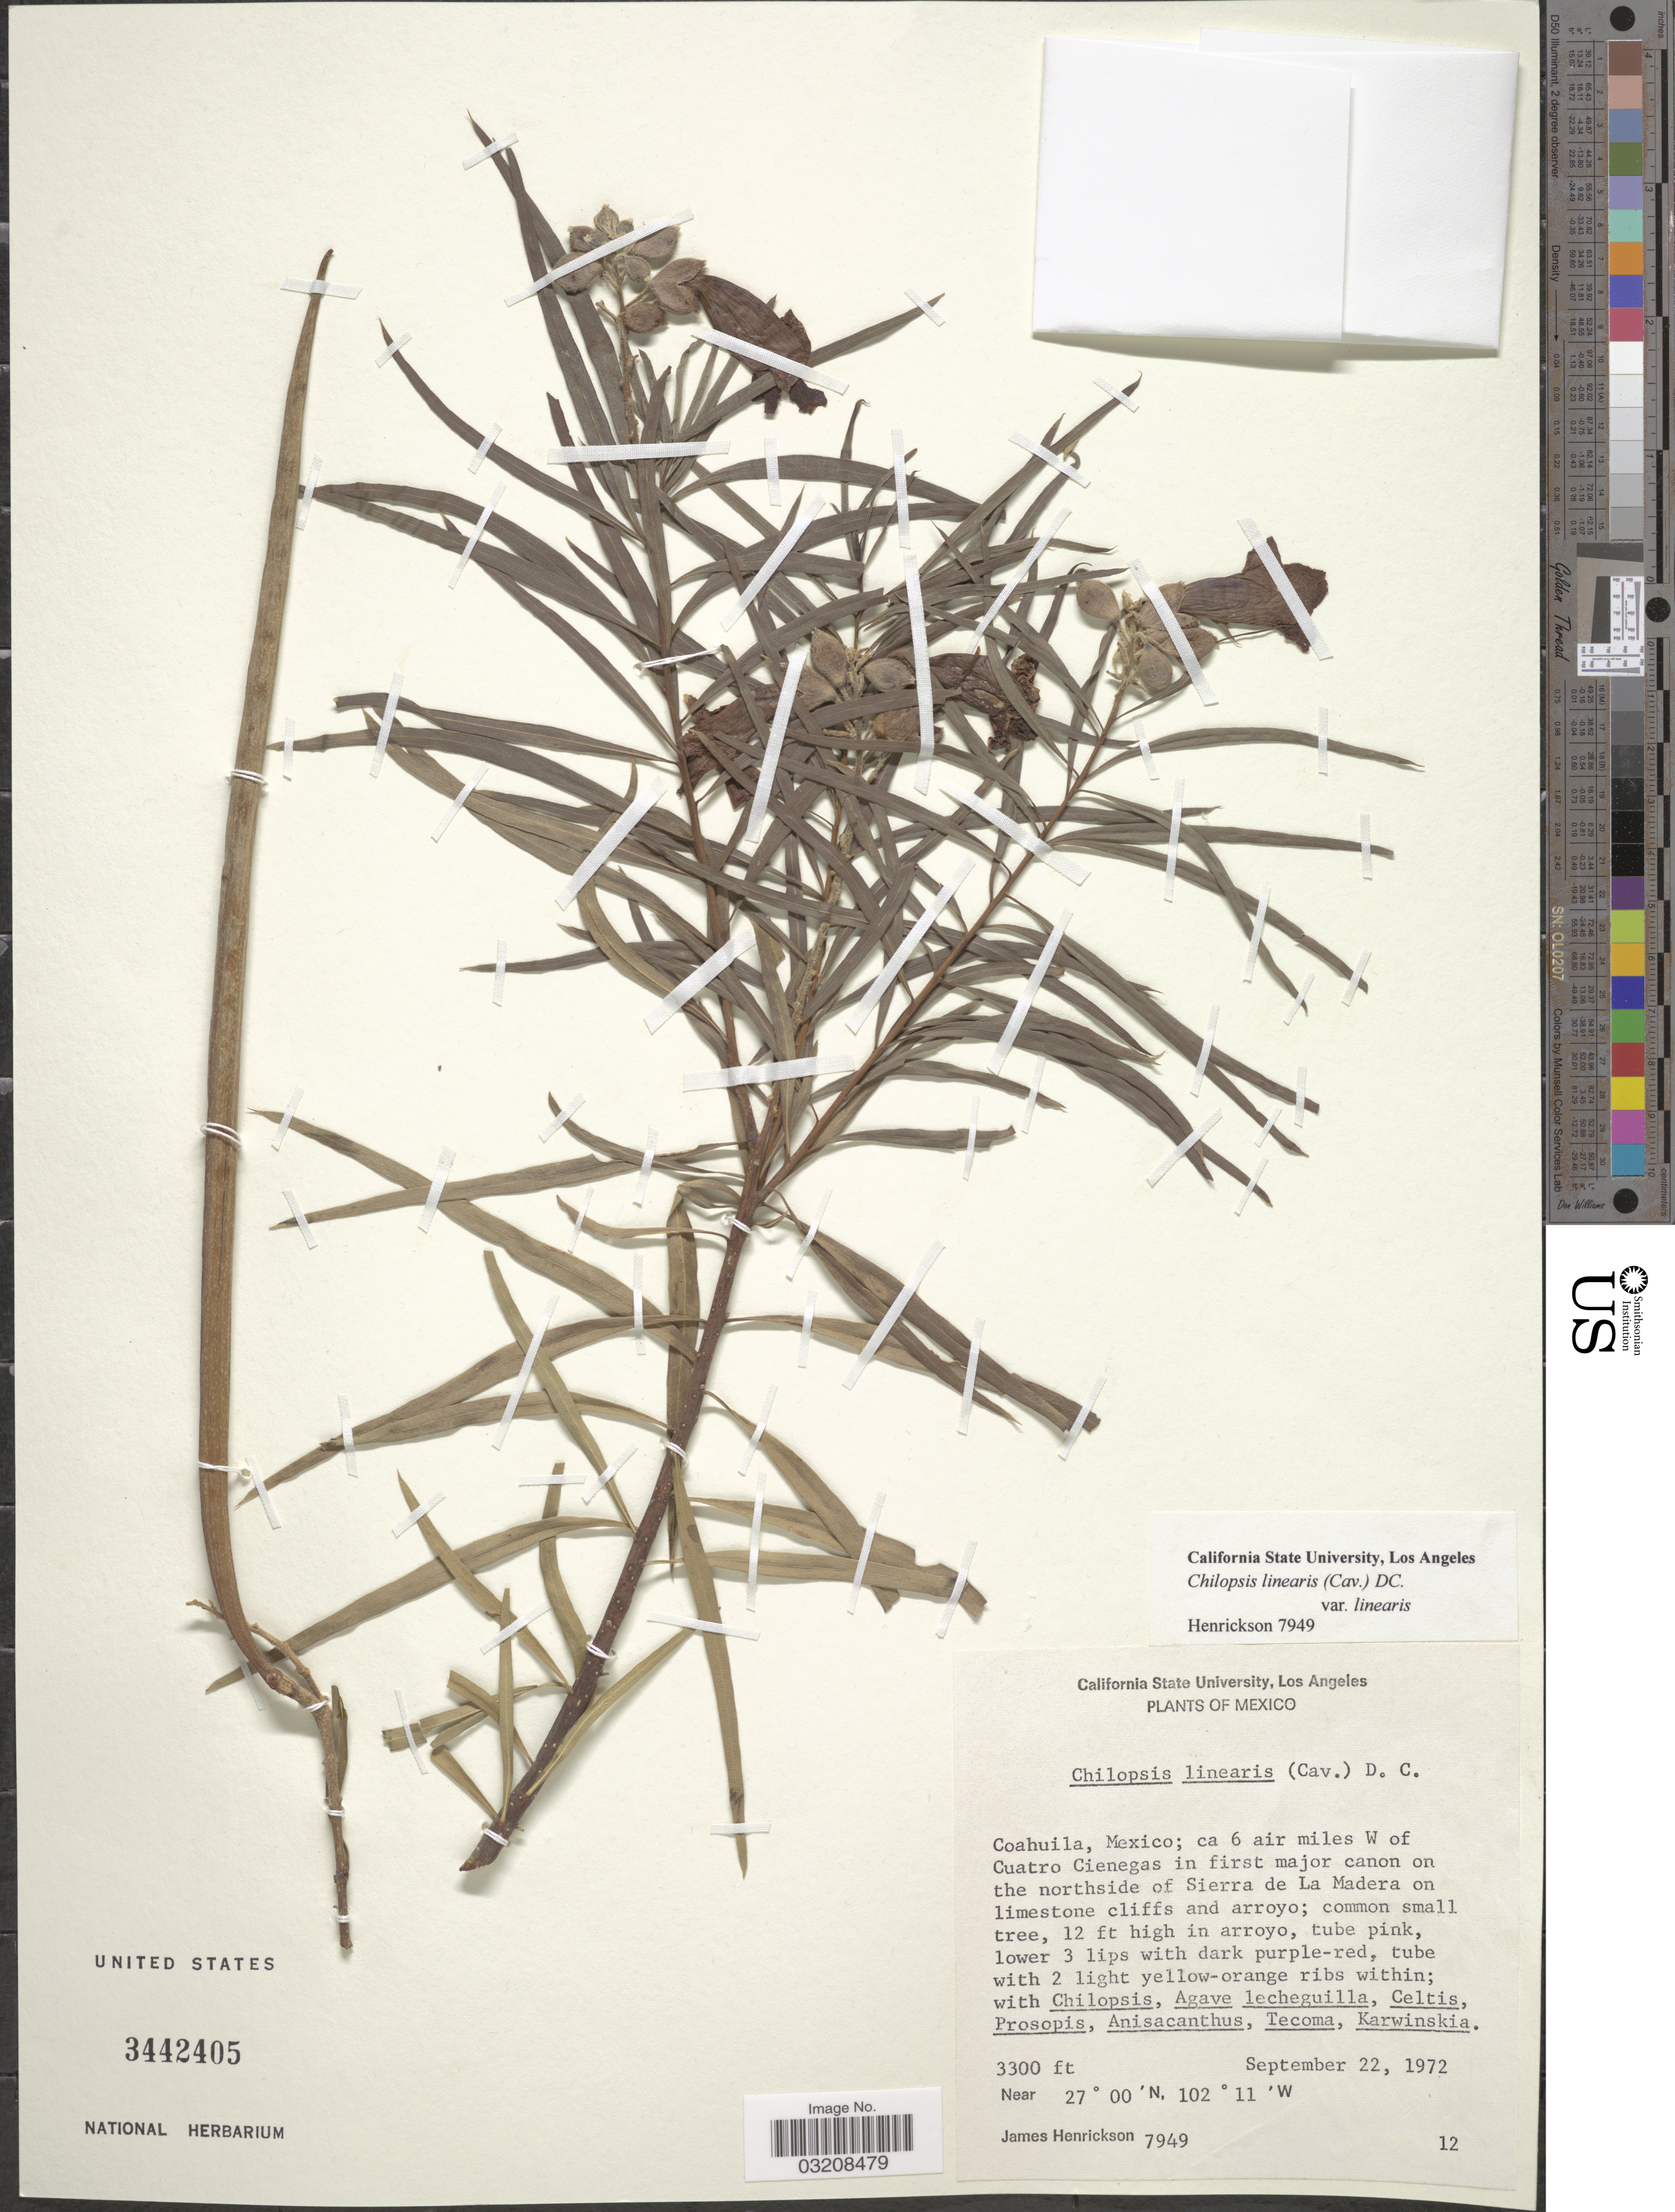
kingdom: Plantae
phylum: Tracheophyta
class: Magnoliopsida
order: Lamiales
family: Bignoniaceae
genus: Chilopsis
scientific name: Chilopsis linearis subsp. linearis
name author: (Cav.) Sweet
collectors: J. Henrickson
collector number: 7949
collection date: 1972-09-22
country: Mexico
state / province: Coahuila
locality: Ca 6 air miles W of Cuatro Cienegas in first major canon on the northside of Sierra de La Madera on limestone cliffs and arroyo.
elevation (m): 1006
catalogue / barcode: US 3442405